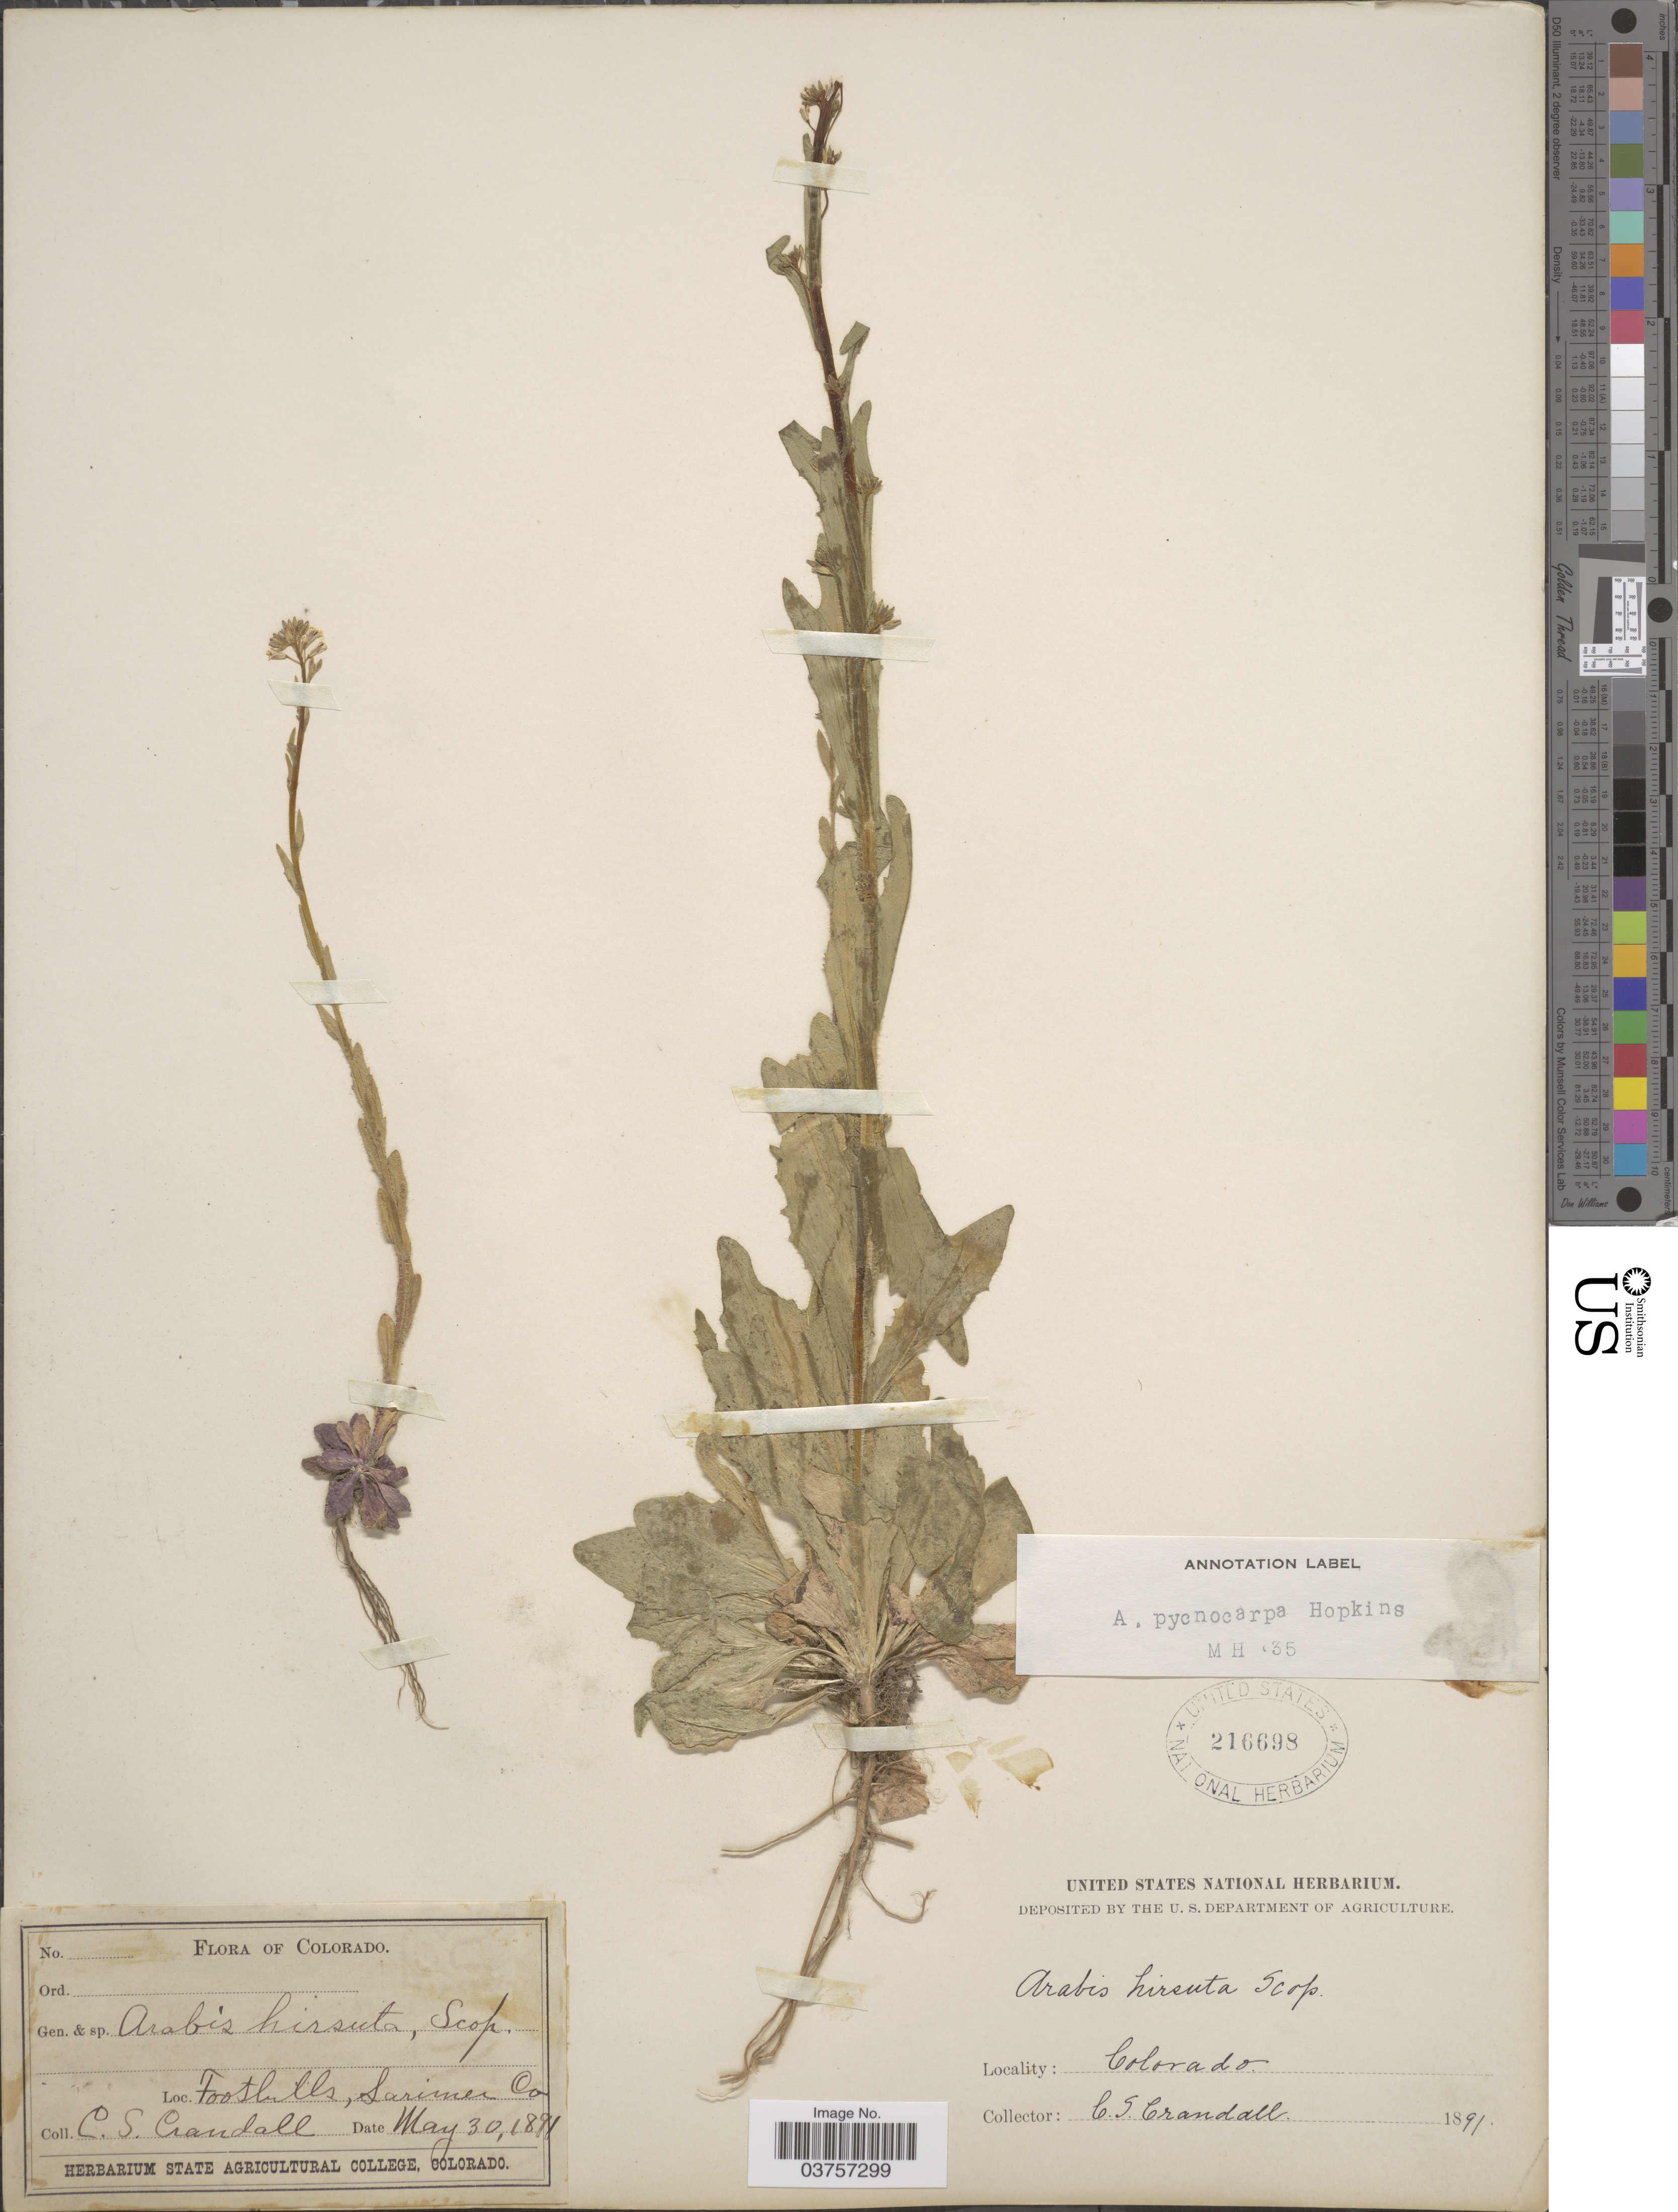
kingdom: Plantae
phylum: Tracheophyta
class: Magnoliopsida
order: Brassicales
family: Brassicaceae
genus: Arabis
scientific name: Arabis hirsuta var. pycnocarpa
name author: M. Hopkins & Rollins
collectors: C. Crandall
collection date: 1891-05-30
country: United States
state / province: Colorado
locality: Foothills, Sarimer Co.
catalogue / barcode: US 216698